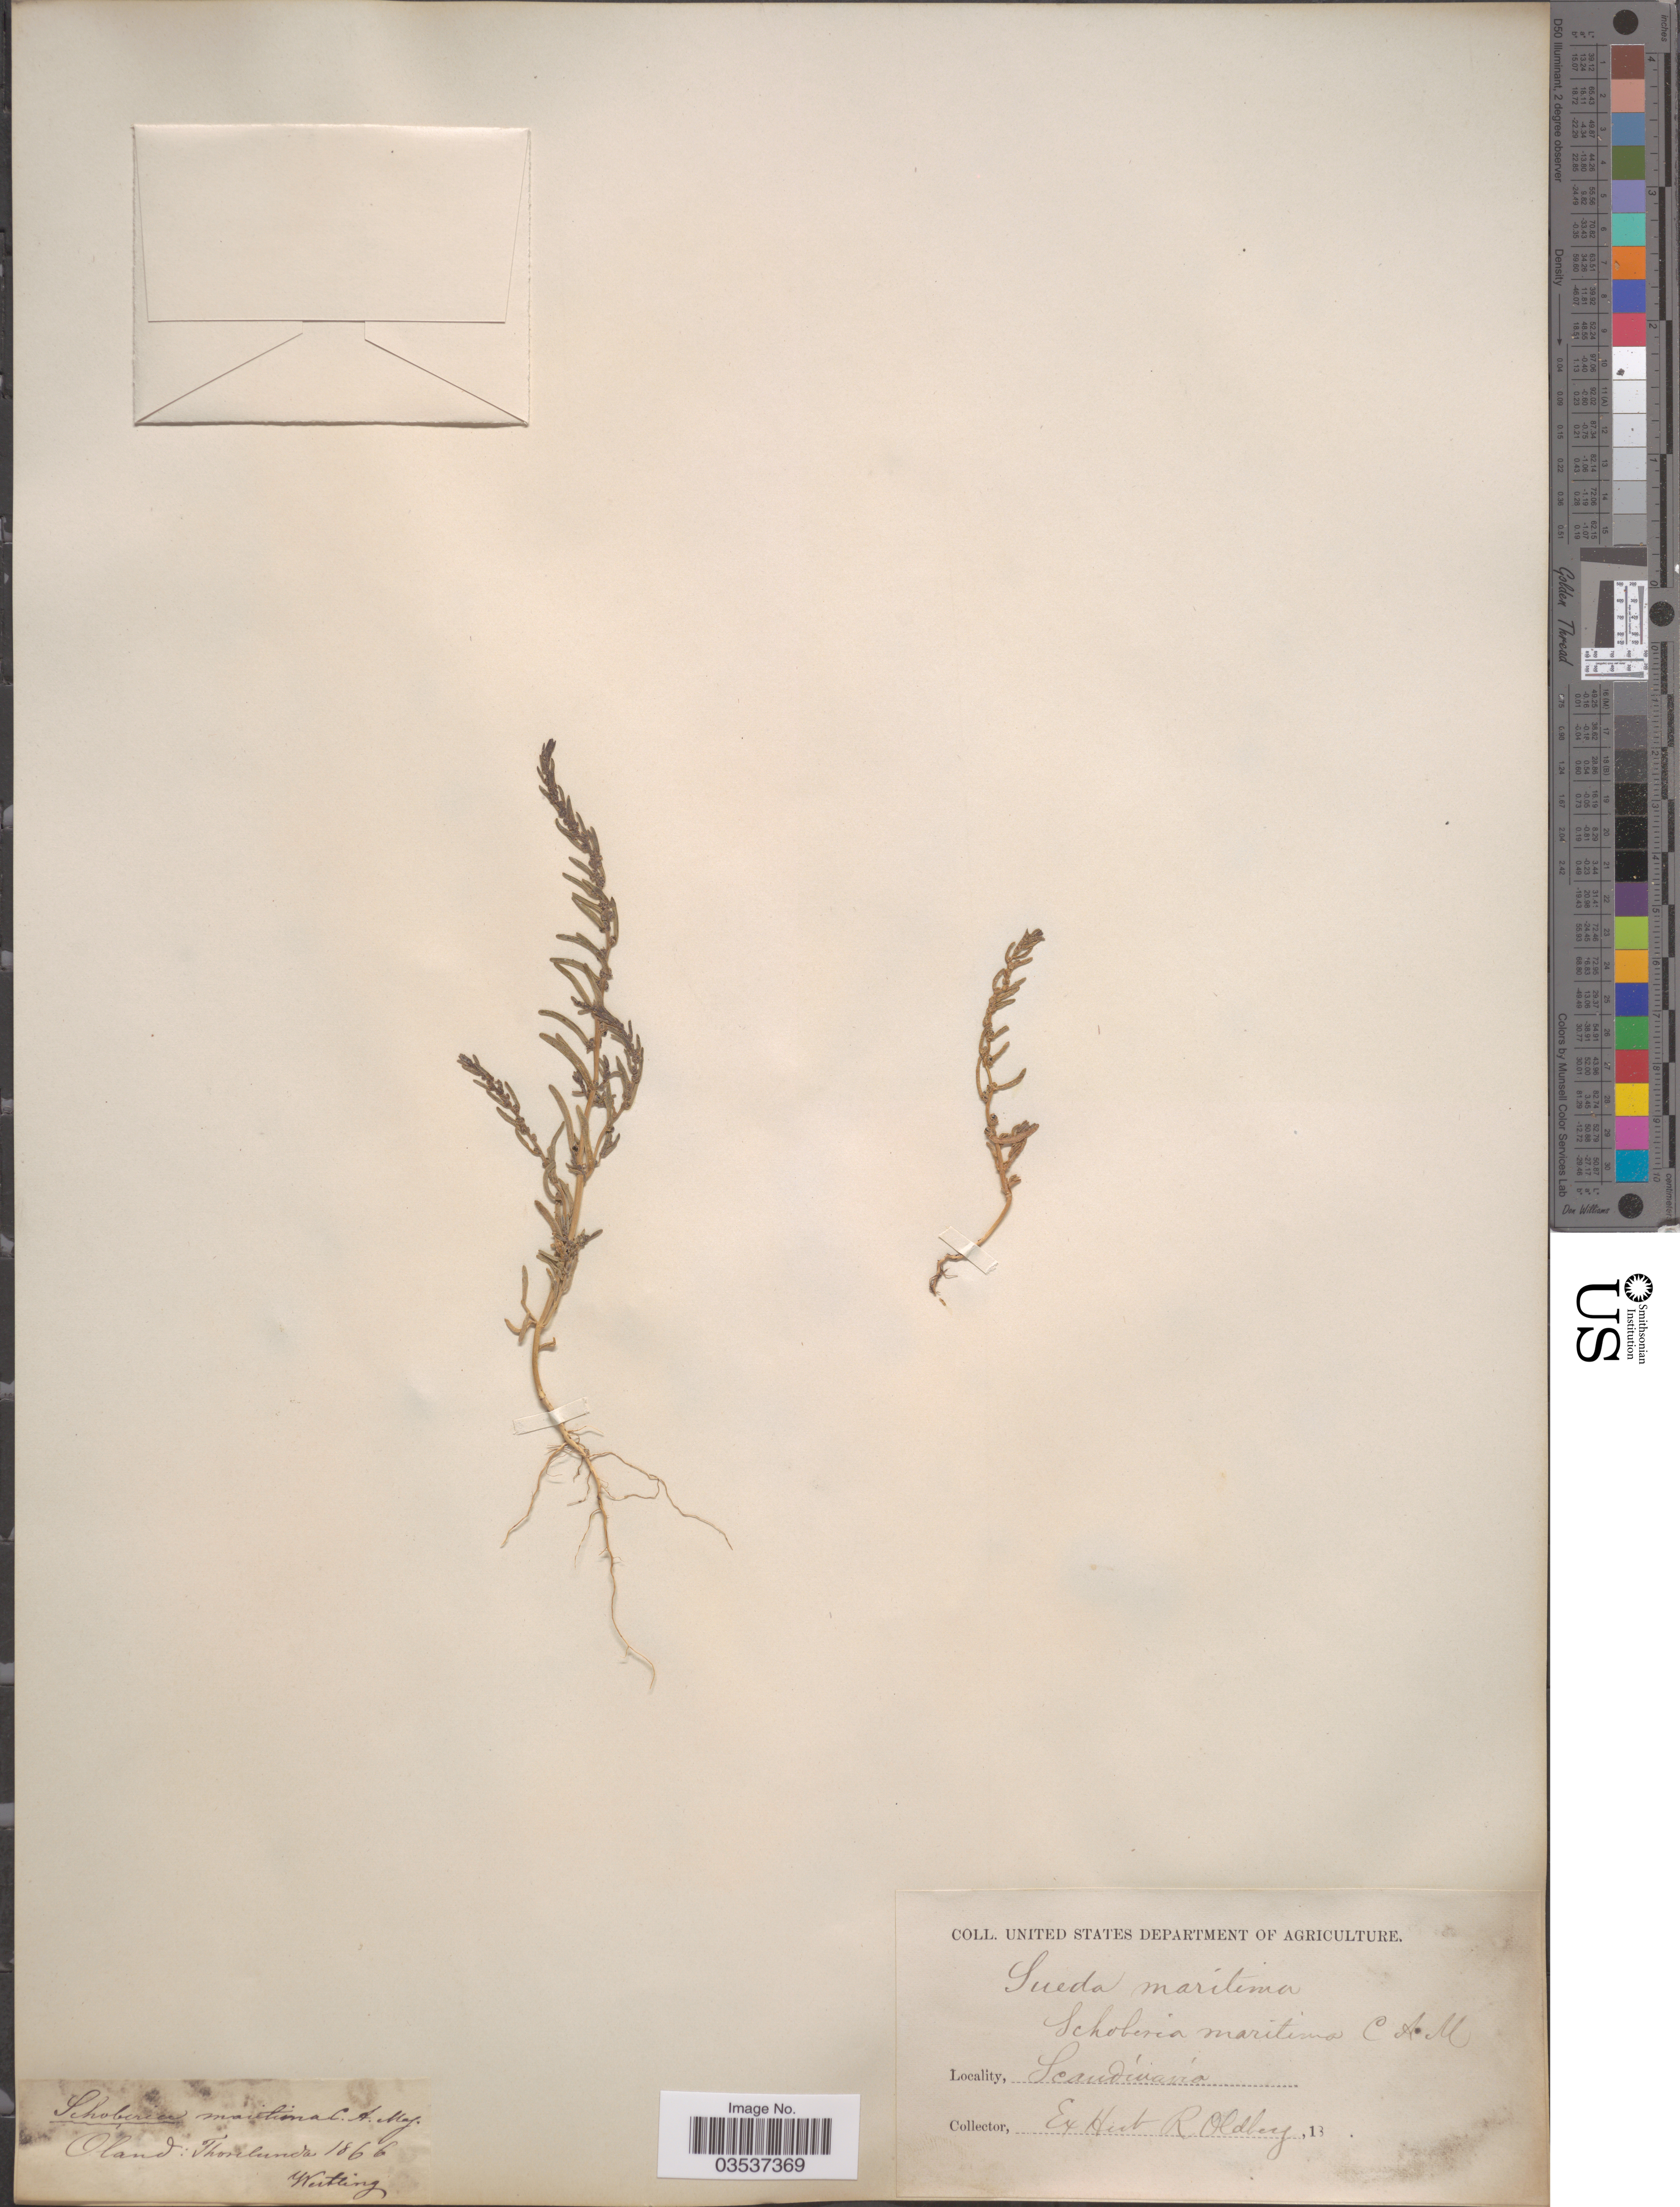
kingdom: Plantae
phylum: Tracheophyta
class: Magnoliopsida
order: Caryophyllales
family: Amaranthaceae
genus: Suaeda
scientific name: Suaeda maritima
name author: (L.) Dumort.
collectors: R. Westling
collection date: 1866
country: Sweden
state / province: Kalmar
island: Oland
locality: Scandinavia. Oland: Thorelunda.